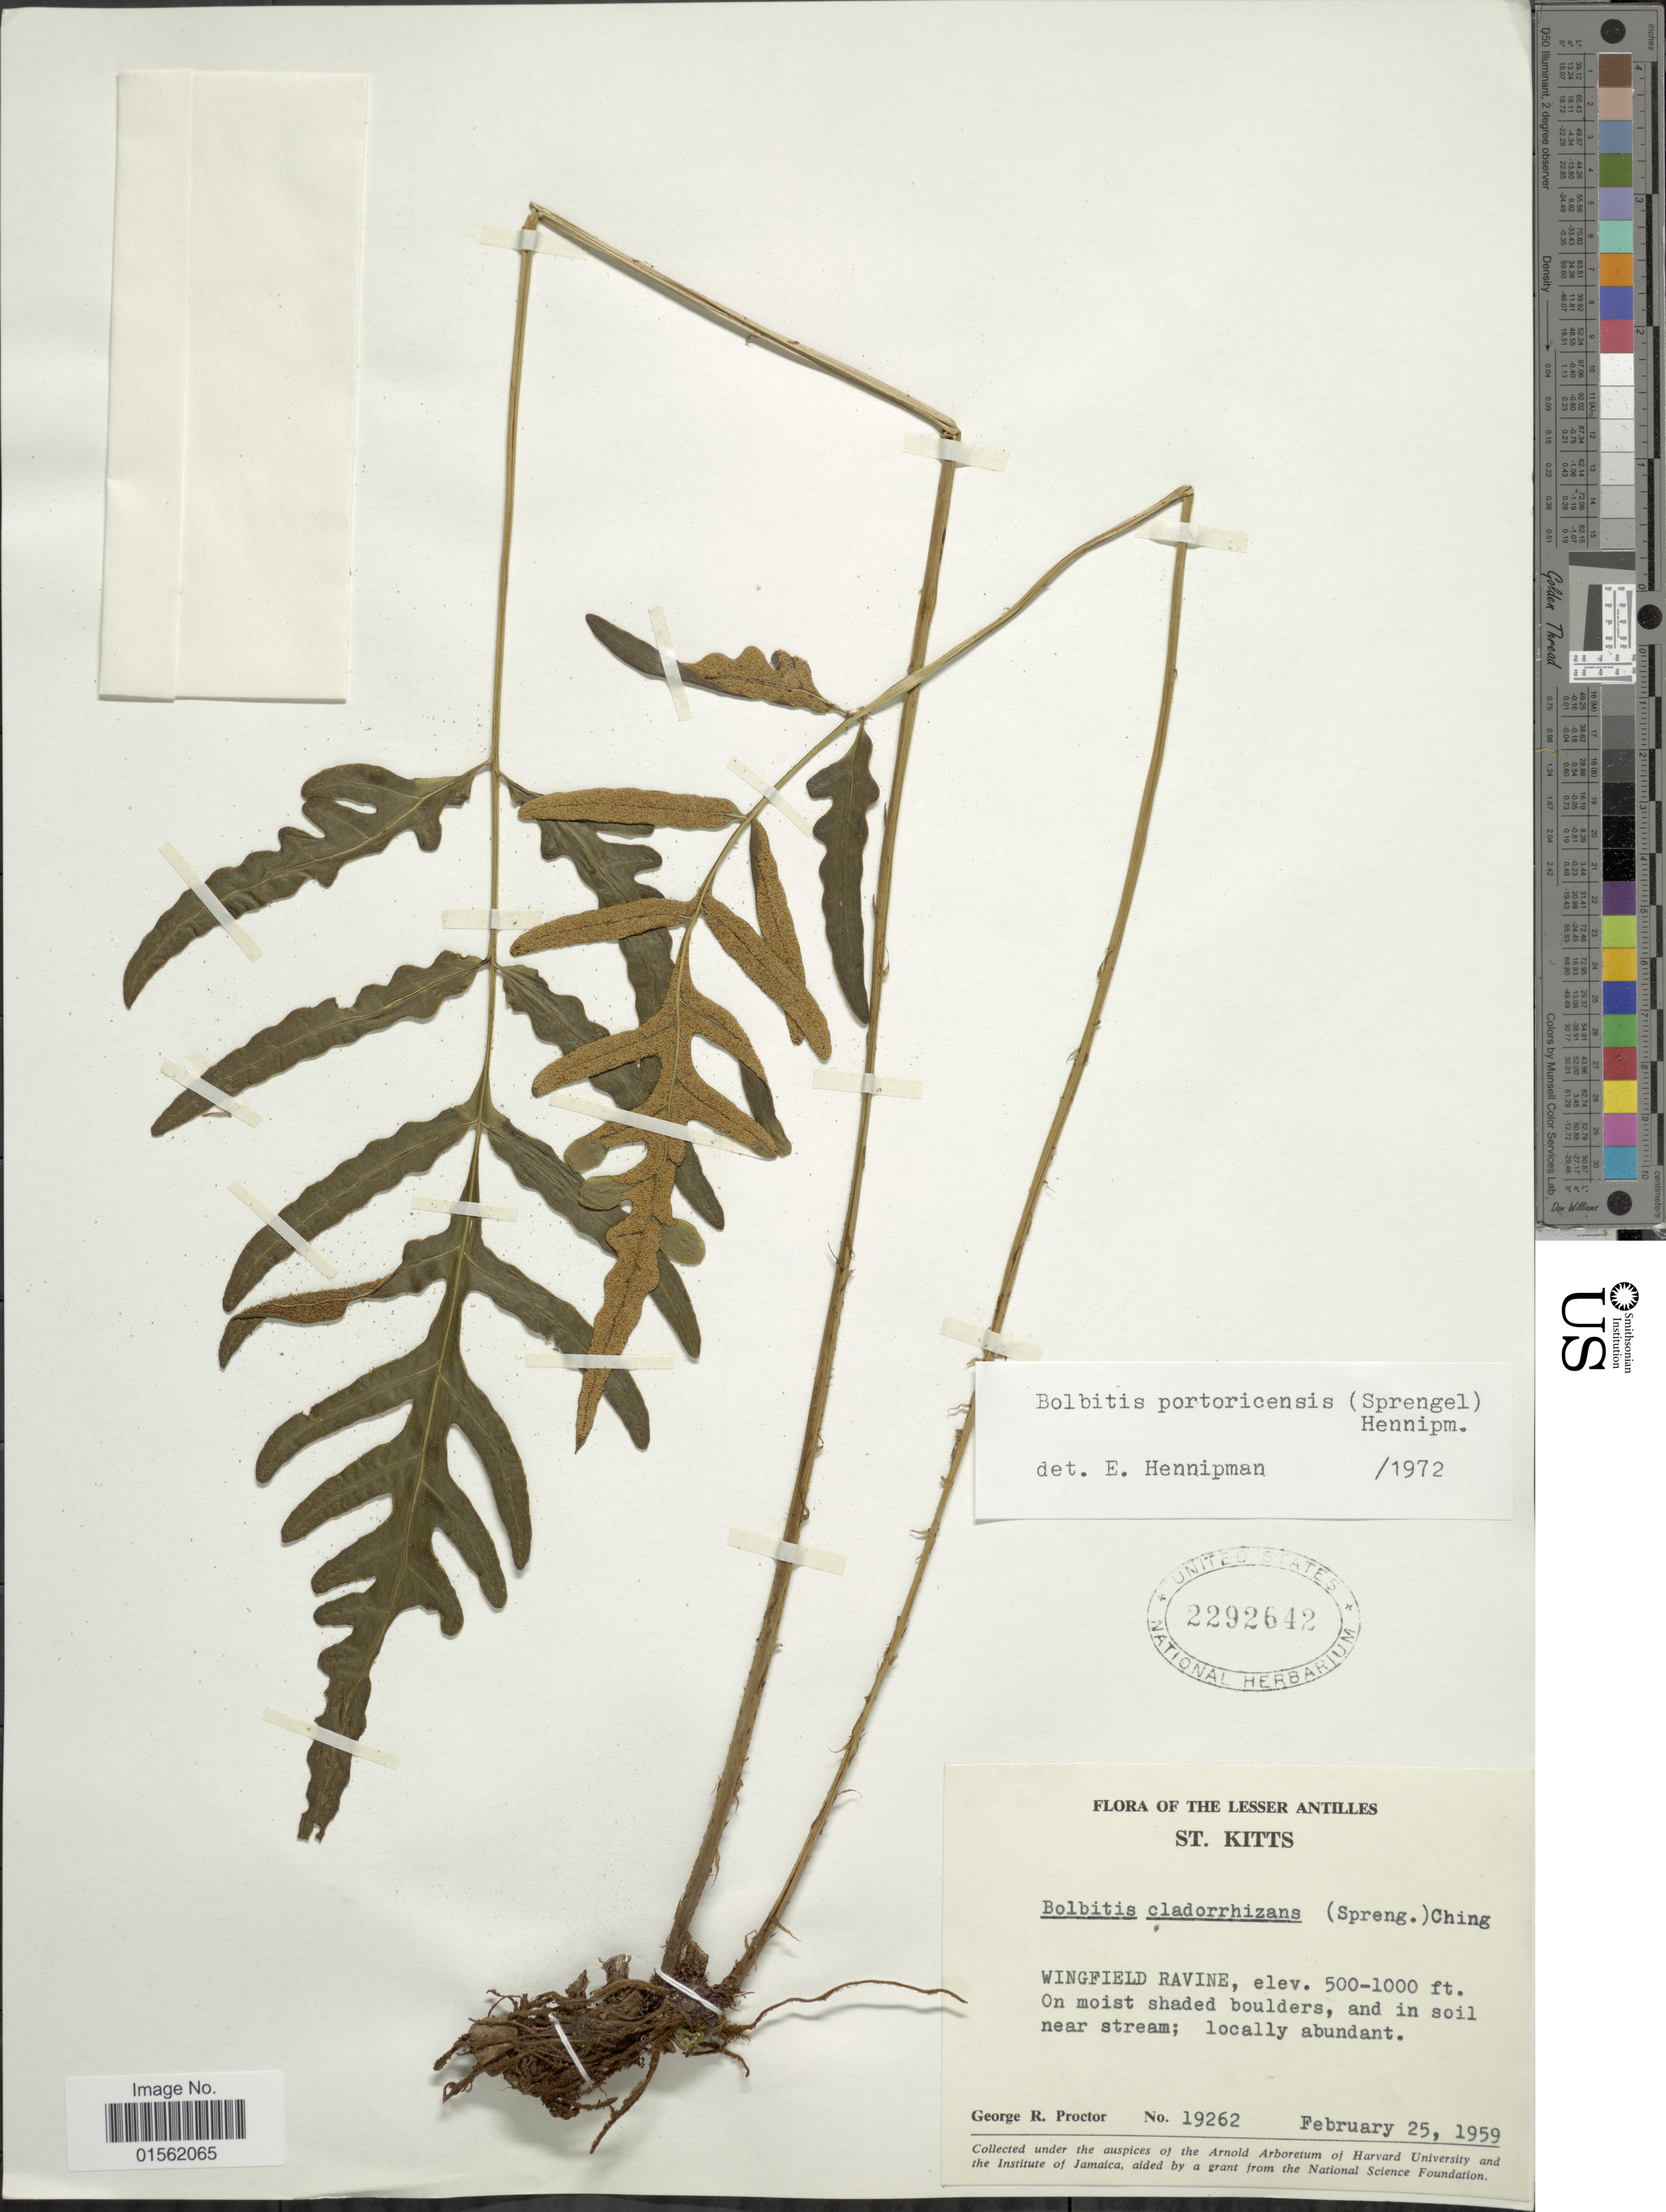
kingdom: Plantae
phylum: Tracheophyta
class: Polypodiopsida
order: Polypodiales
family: Dryopteridaceae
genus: Bolbitis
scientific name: Bolbitis portoricensis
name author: (Spreng.) Hennipman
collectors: G. Proctor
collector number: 19262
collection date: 1959-02-25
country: St. Christopher-Nevis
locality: Lesser Antilles. St. Kitts. Wingfield Ravine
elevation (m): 152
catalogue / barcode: US 2292642